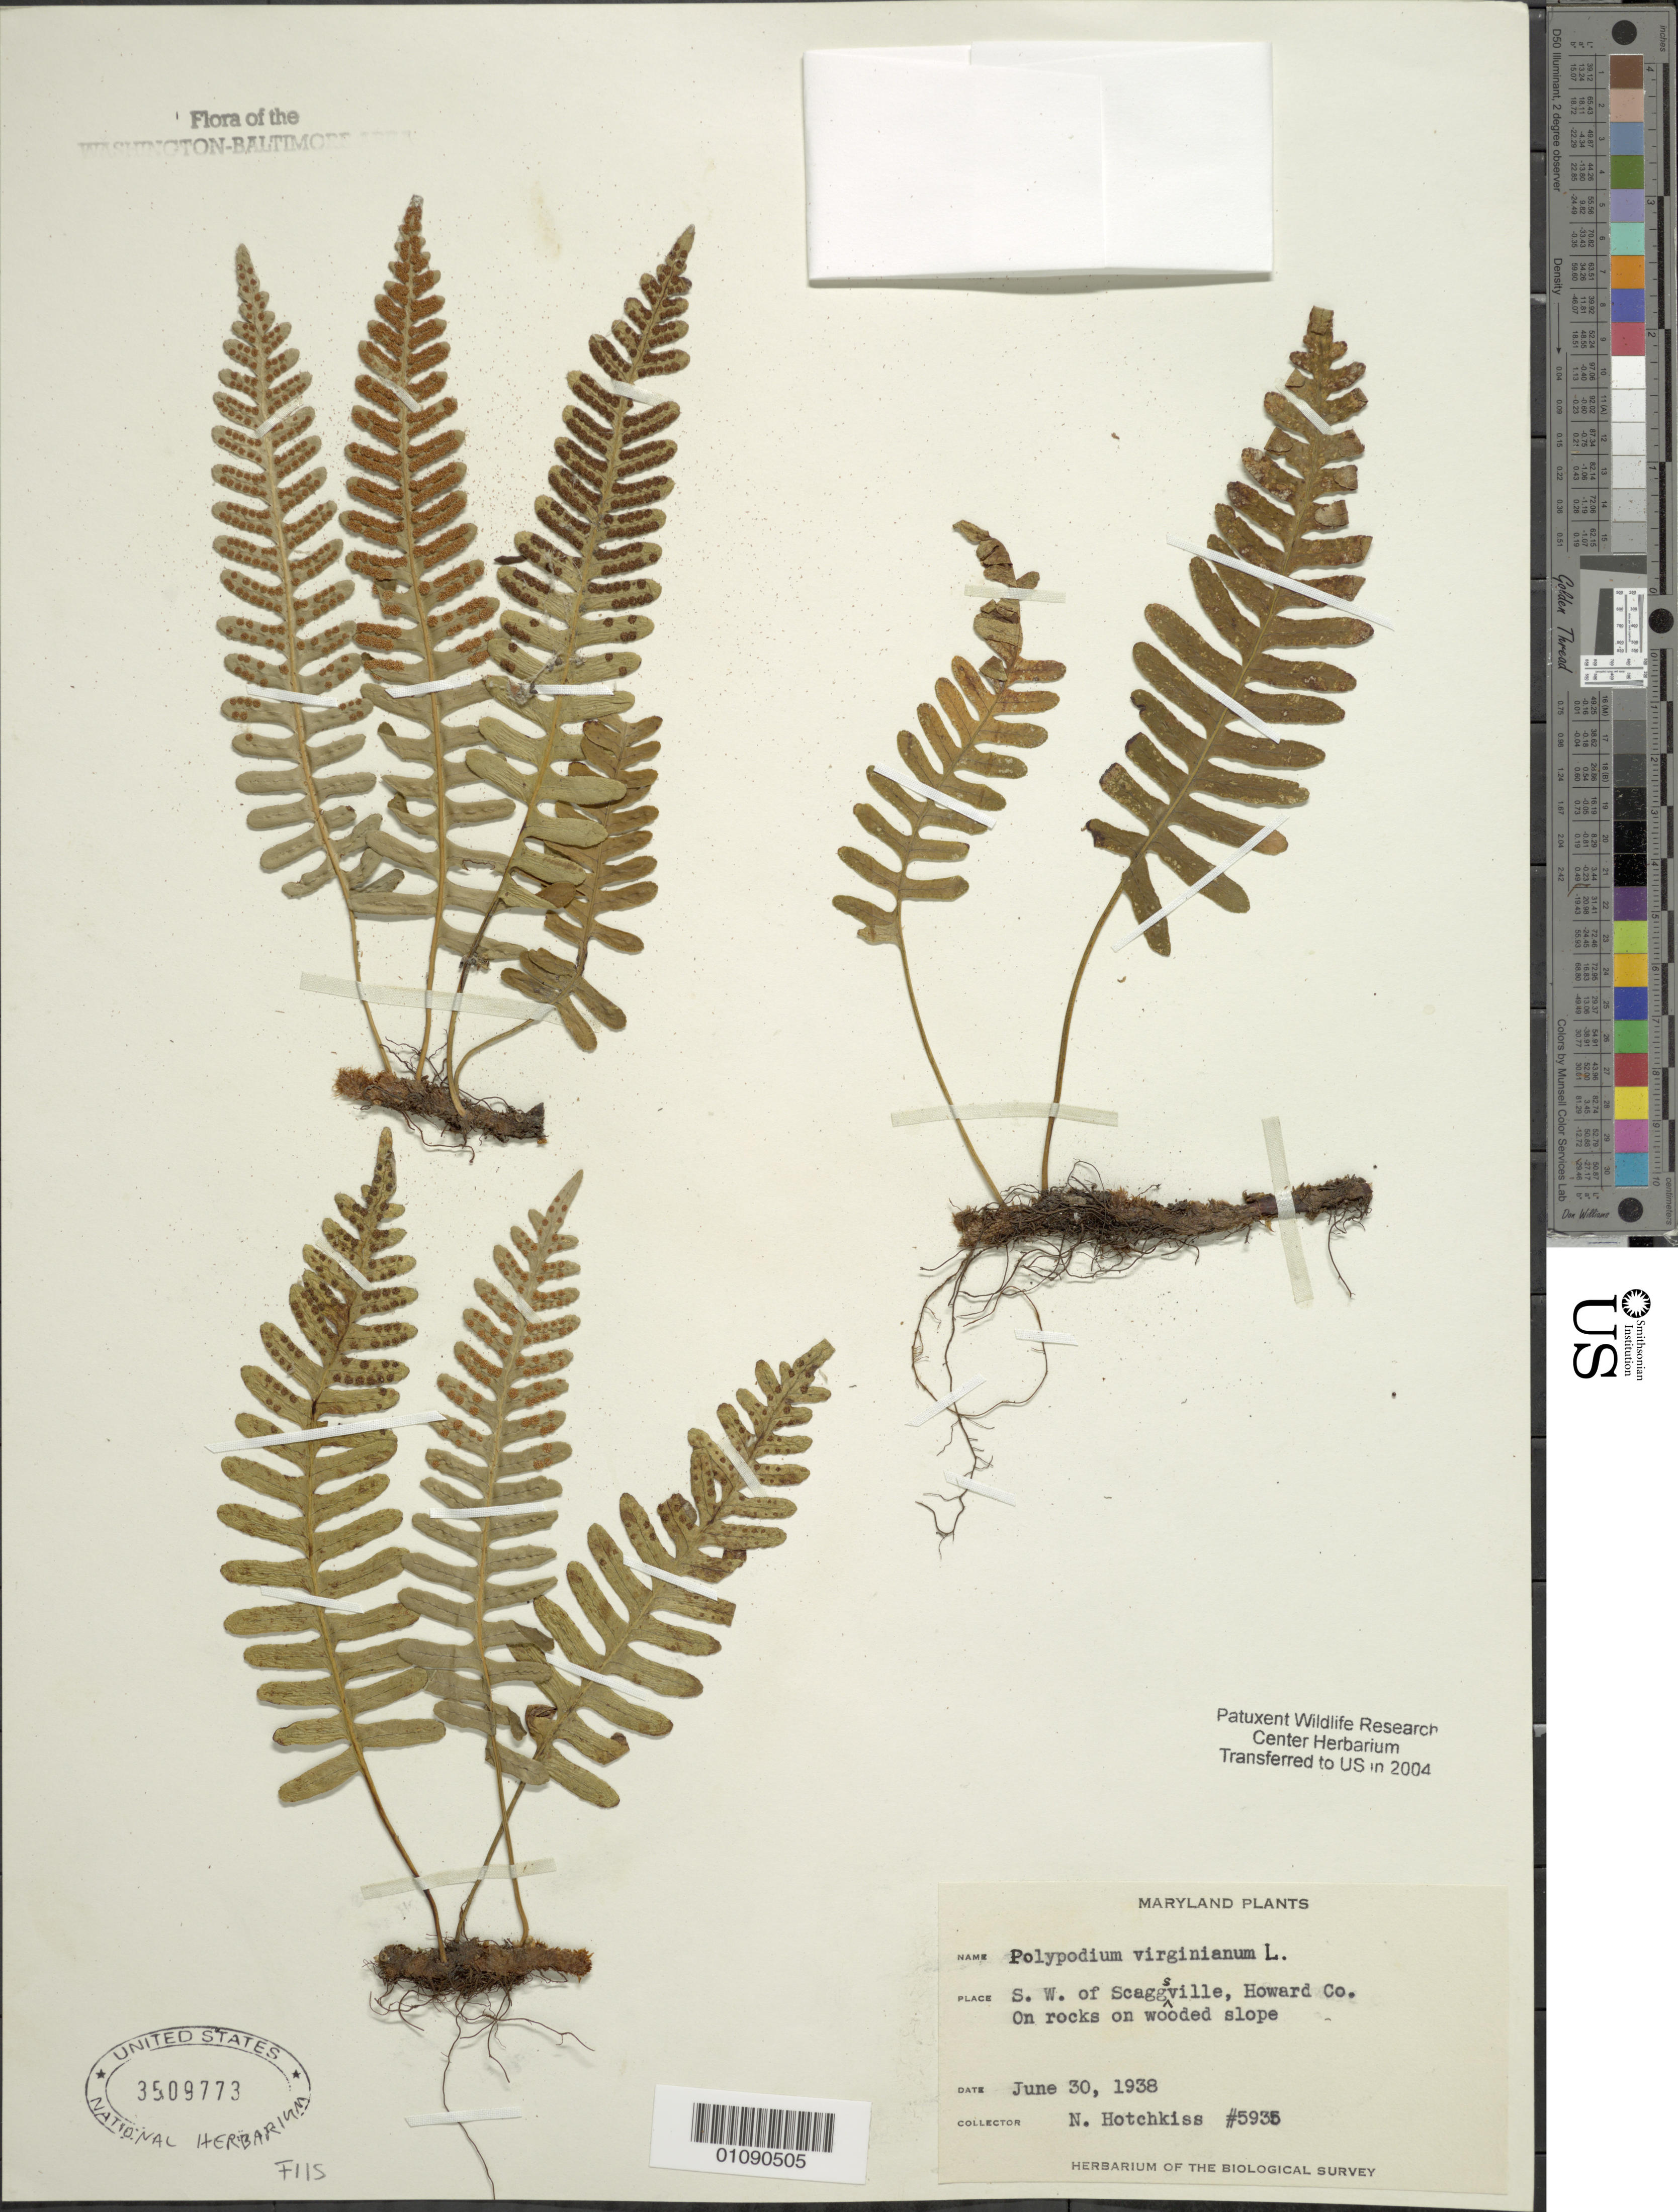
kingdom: Plantae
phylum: Tracheophyta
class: Polypodiopsida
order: Polypodiales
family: Polypodiaceae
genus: Polypodium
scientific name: Polypodium virginianum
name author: L.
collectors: N. Hotchkiss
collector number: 5935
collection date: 1938-06-30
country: United States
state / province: Maryland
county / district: Howard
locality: Scaggsville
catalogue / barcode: US 3509773